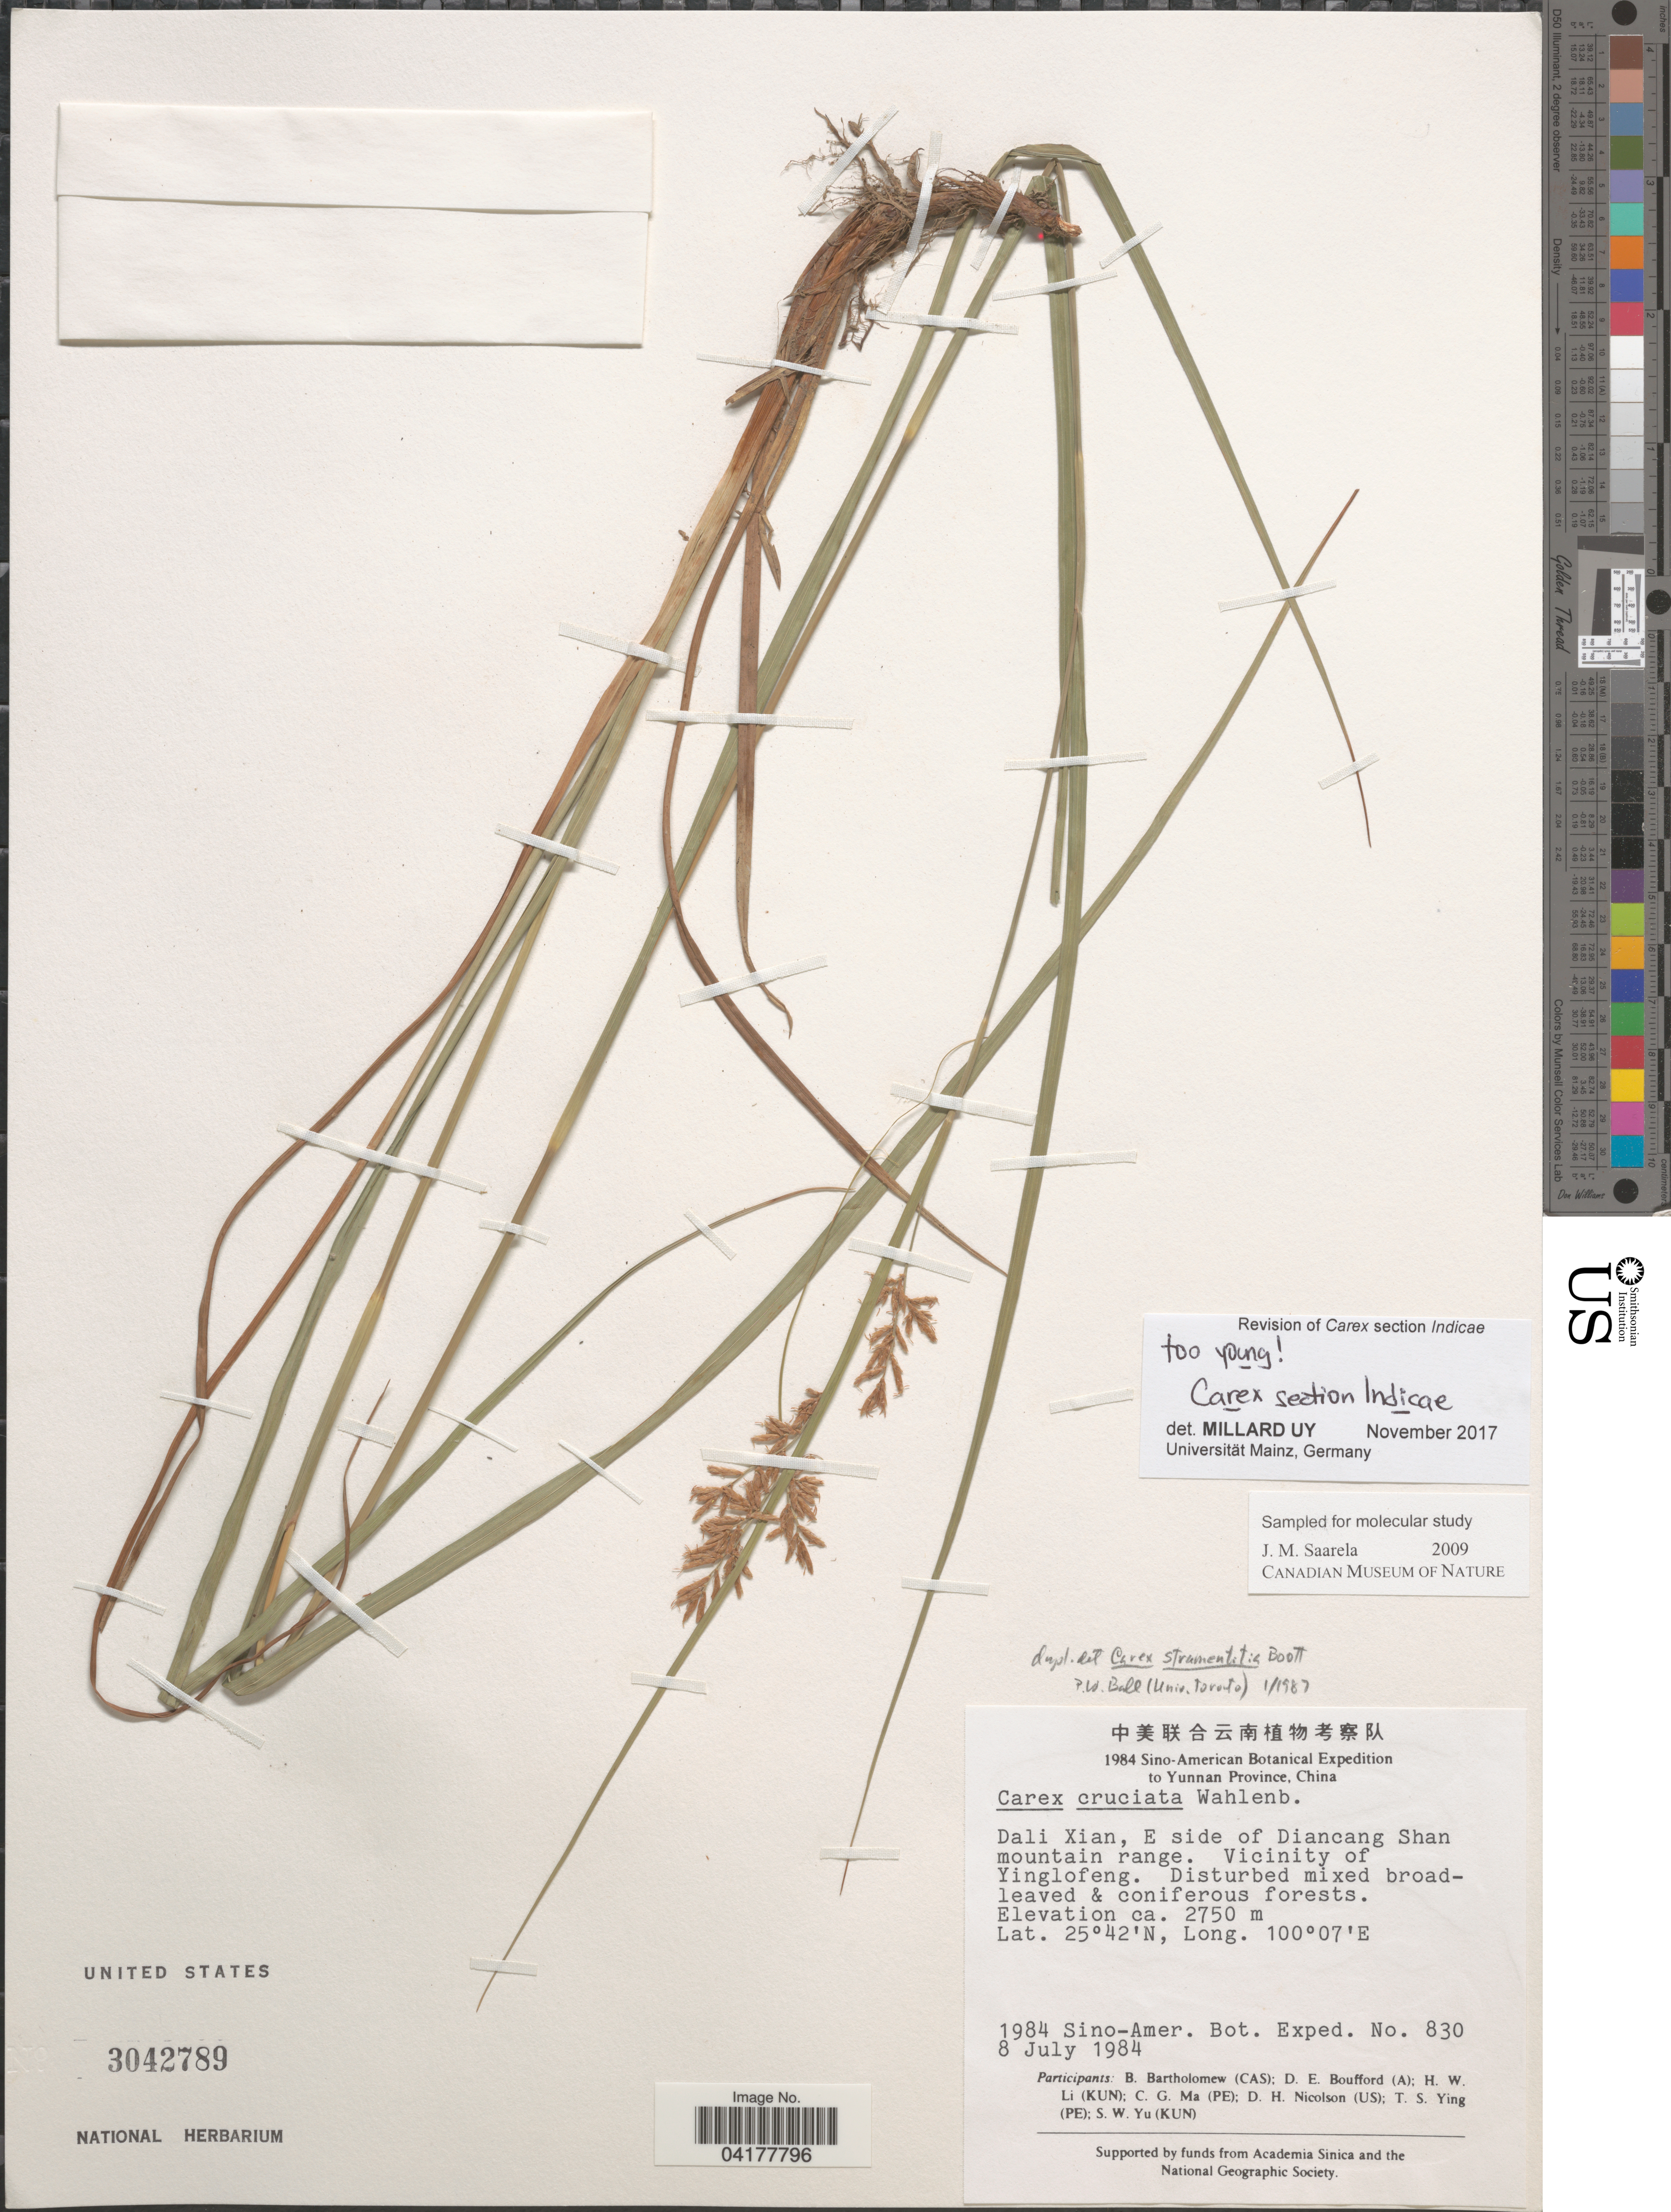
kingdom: Plantae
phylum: Tracheophyta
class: Liliopsida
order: Poales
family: Cyperaceae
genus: Carex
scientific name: Carex stramentitia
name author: Boott ex Boeckeler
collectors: B. Bartholomew, D. E. Boufford, H. W. Li, C. Ma & et al.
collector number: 830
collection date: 1984-07-08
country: China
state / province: Yunnan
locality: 1984 ino-American Botanical Expedition to Yunnan Province, China. Dali Xian, E side of Diancang Shan mountain range. Vicinity of Yinglofeng.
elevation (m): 2750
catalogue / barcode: US 3042789